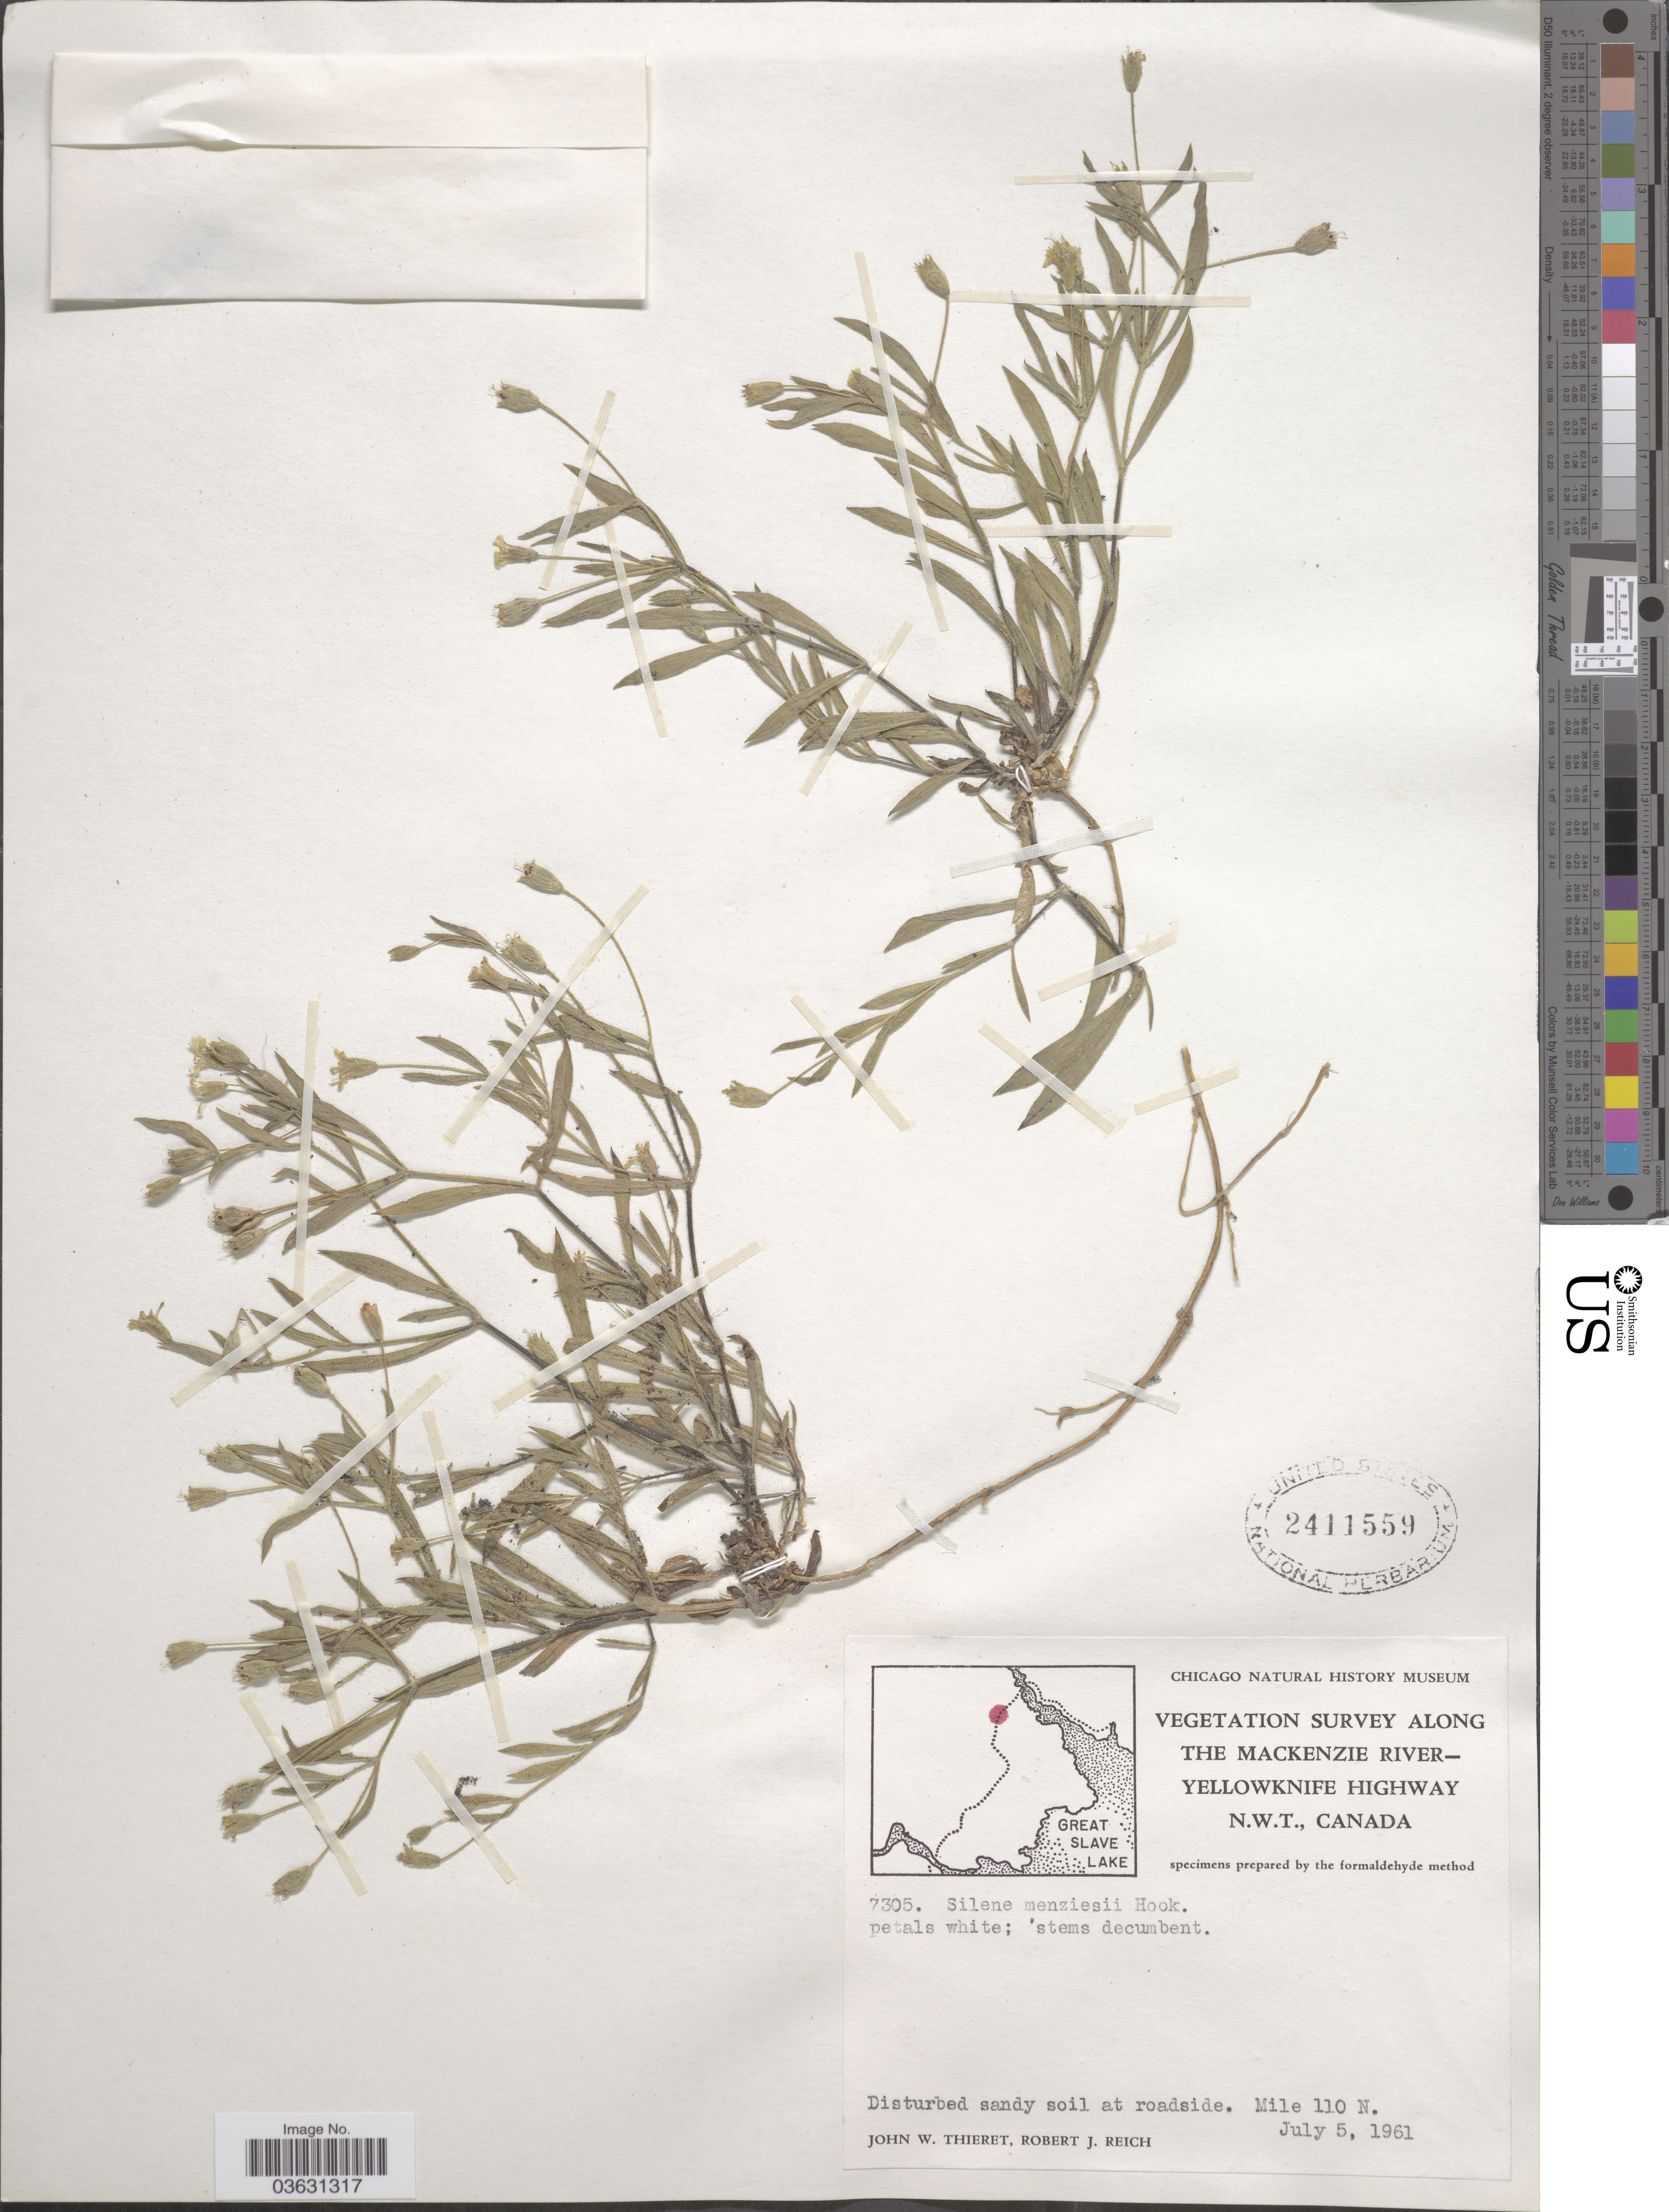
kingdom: Plantae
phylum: Tracheophyta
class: Magnoliopsida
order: Caryophyllales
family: Caryophyllaceae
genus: Silene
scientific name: Silene menziesii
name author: Hook.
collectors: J. W. Thieret & R. Reich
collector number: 7305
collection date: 1961-07-05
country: Canada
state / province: Northwest Territories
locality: Along the Mackenzie River-Yellowknife Highway. Mile 110 N.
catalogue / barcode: US 2411559